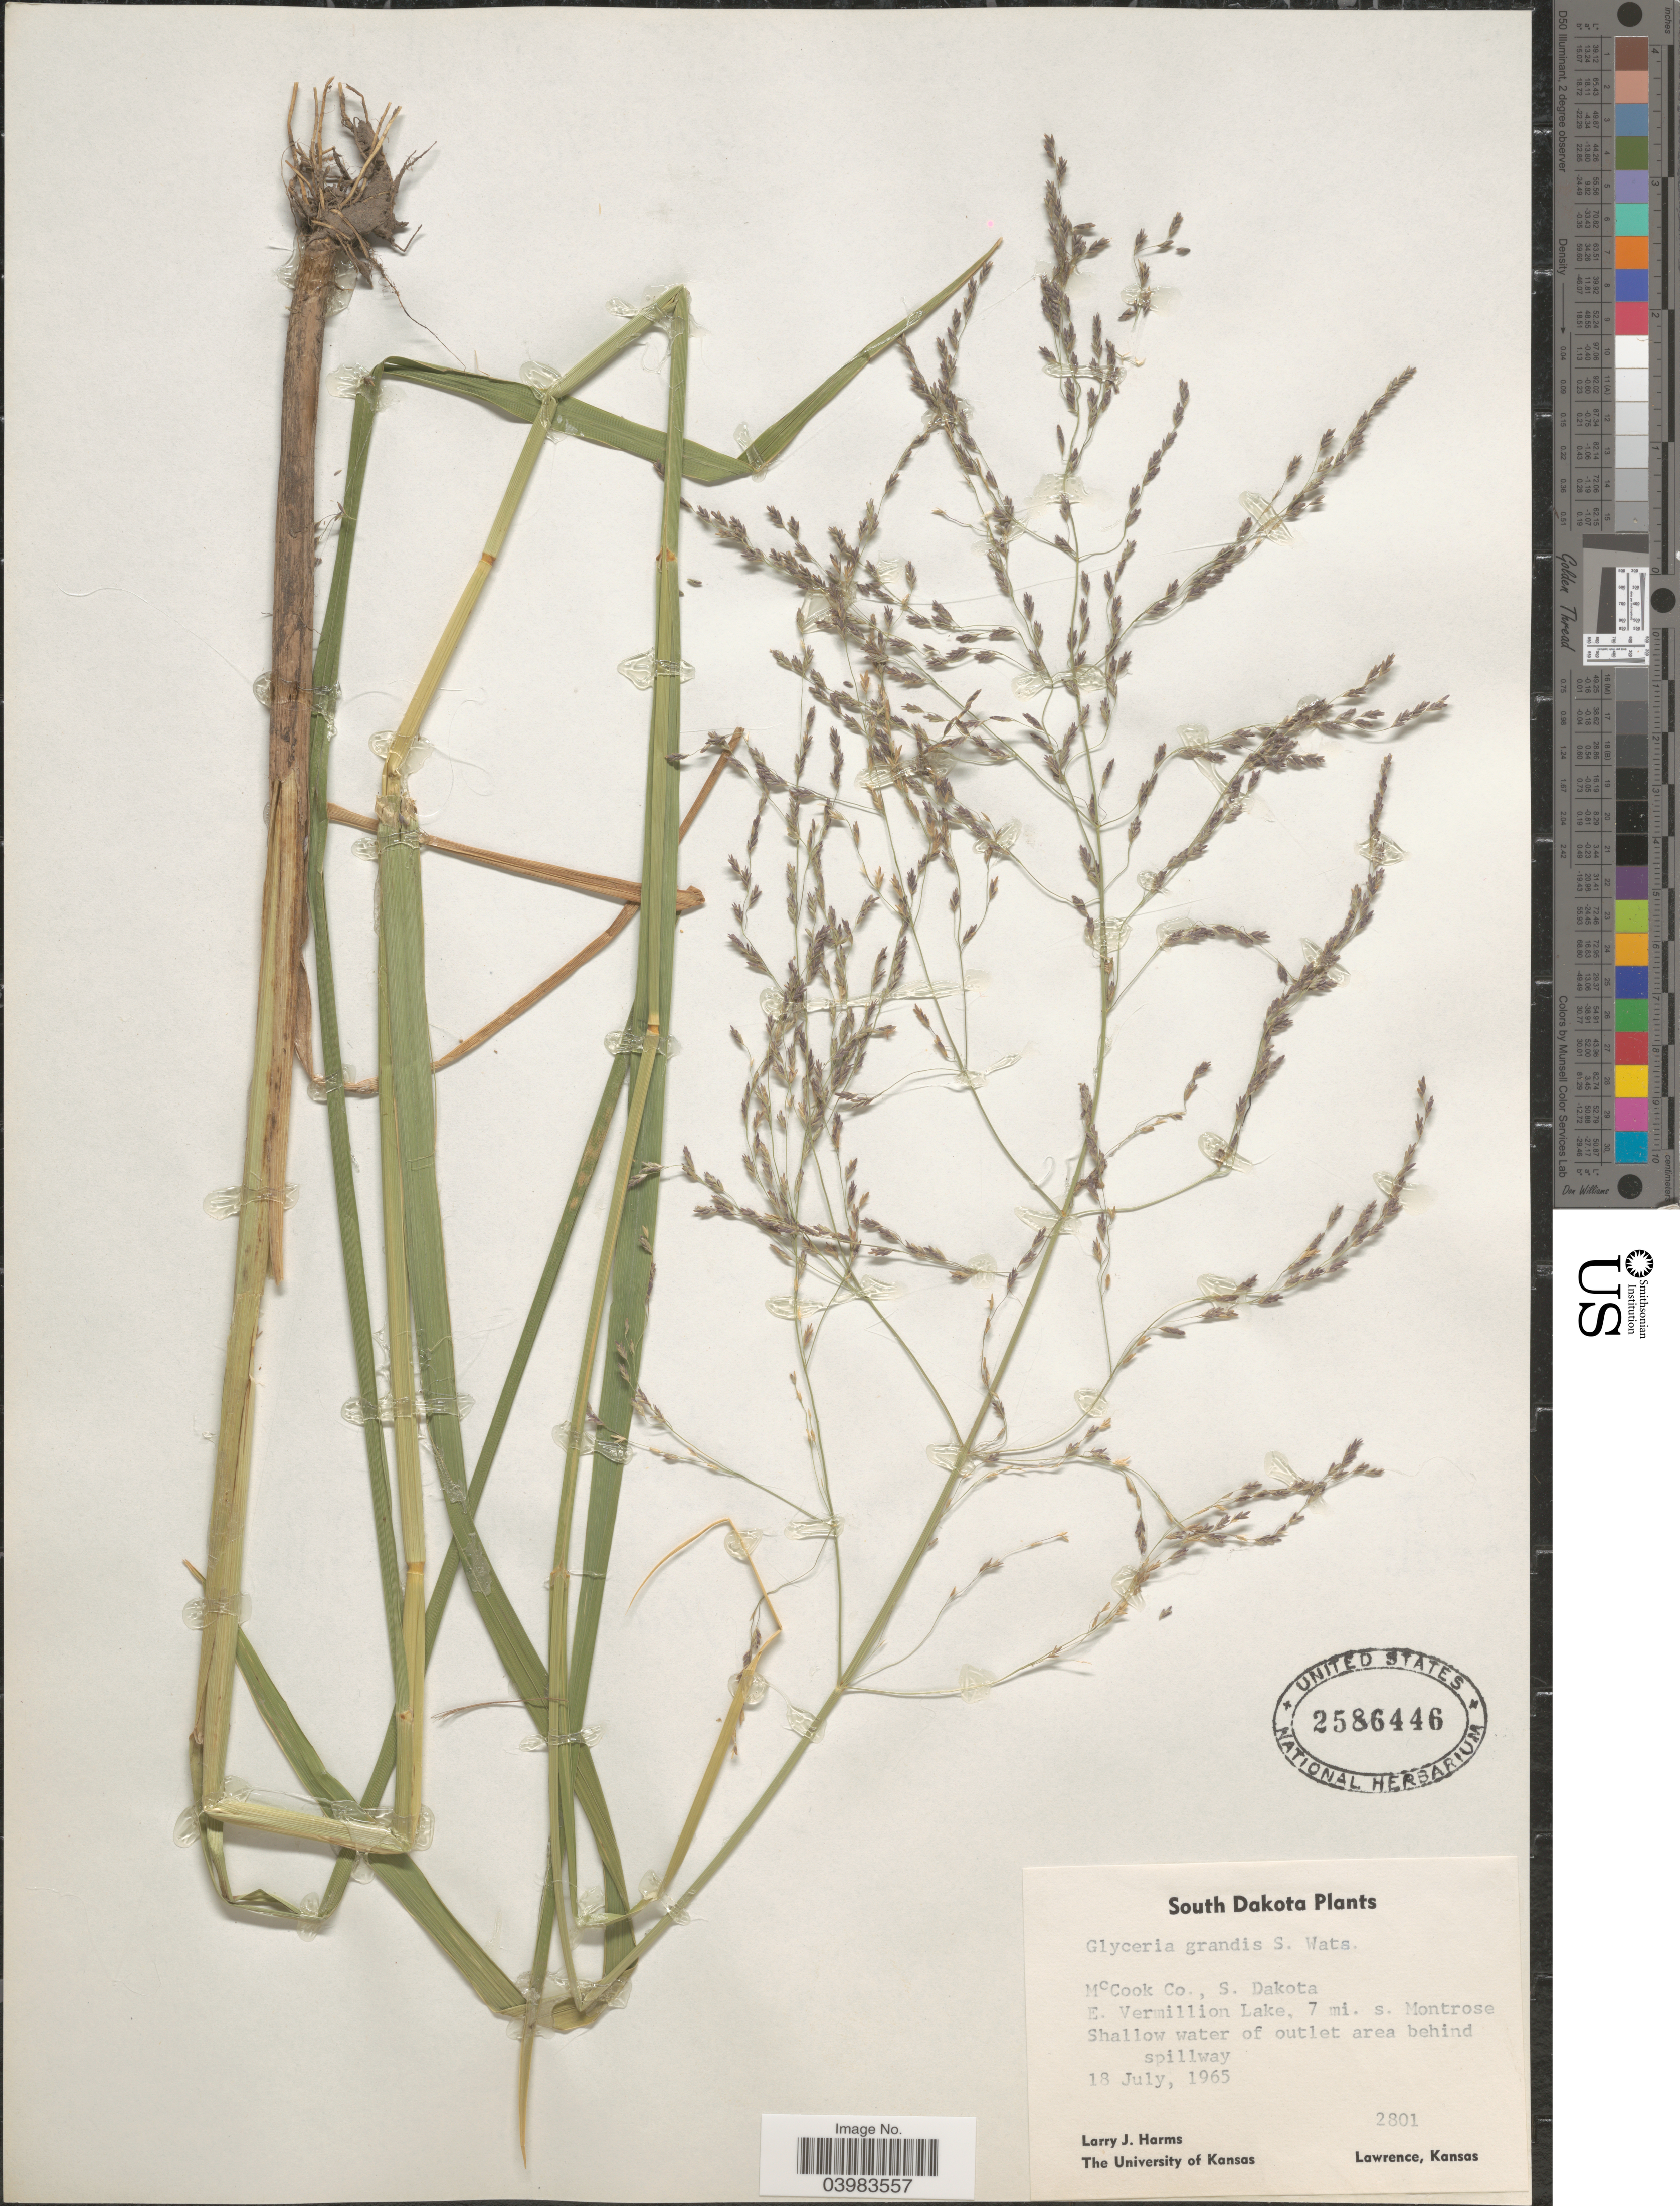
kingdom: Plantae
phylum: Tracheophyta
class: Liliopsida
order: Poales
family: Poaceae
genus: Glyceria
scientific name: Glyceria grandis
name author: S. Watson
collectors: L. Harms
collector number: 2801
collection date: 1965-07-18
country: United States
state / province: South Dakota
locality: McCook Co., E. Vermillion Lake, 7 mi. s. Montrose Shallow water of outlet area behind spillway.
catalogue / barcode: US 2586446